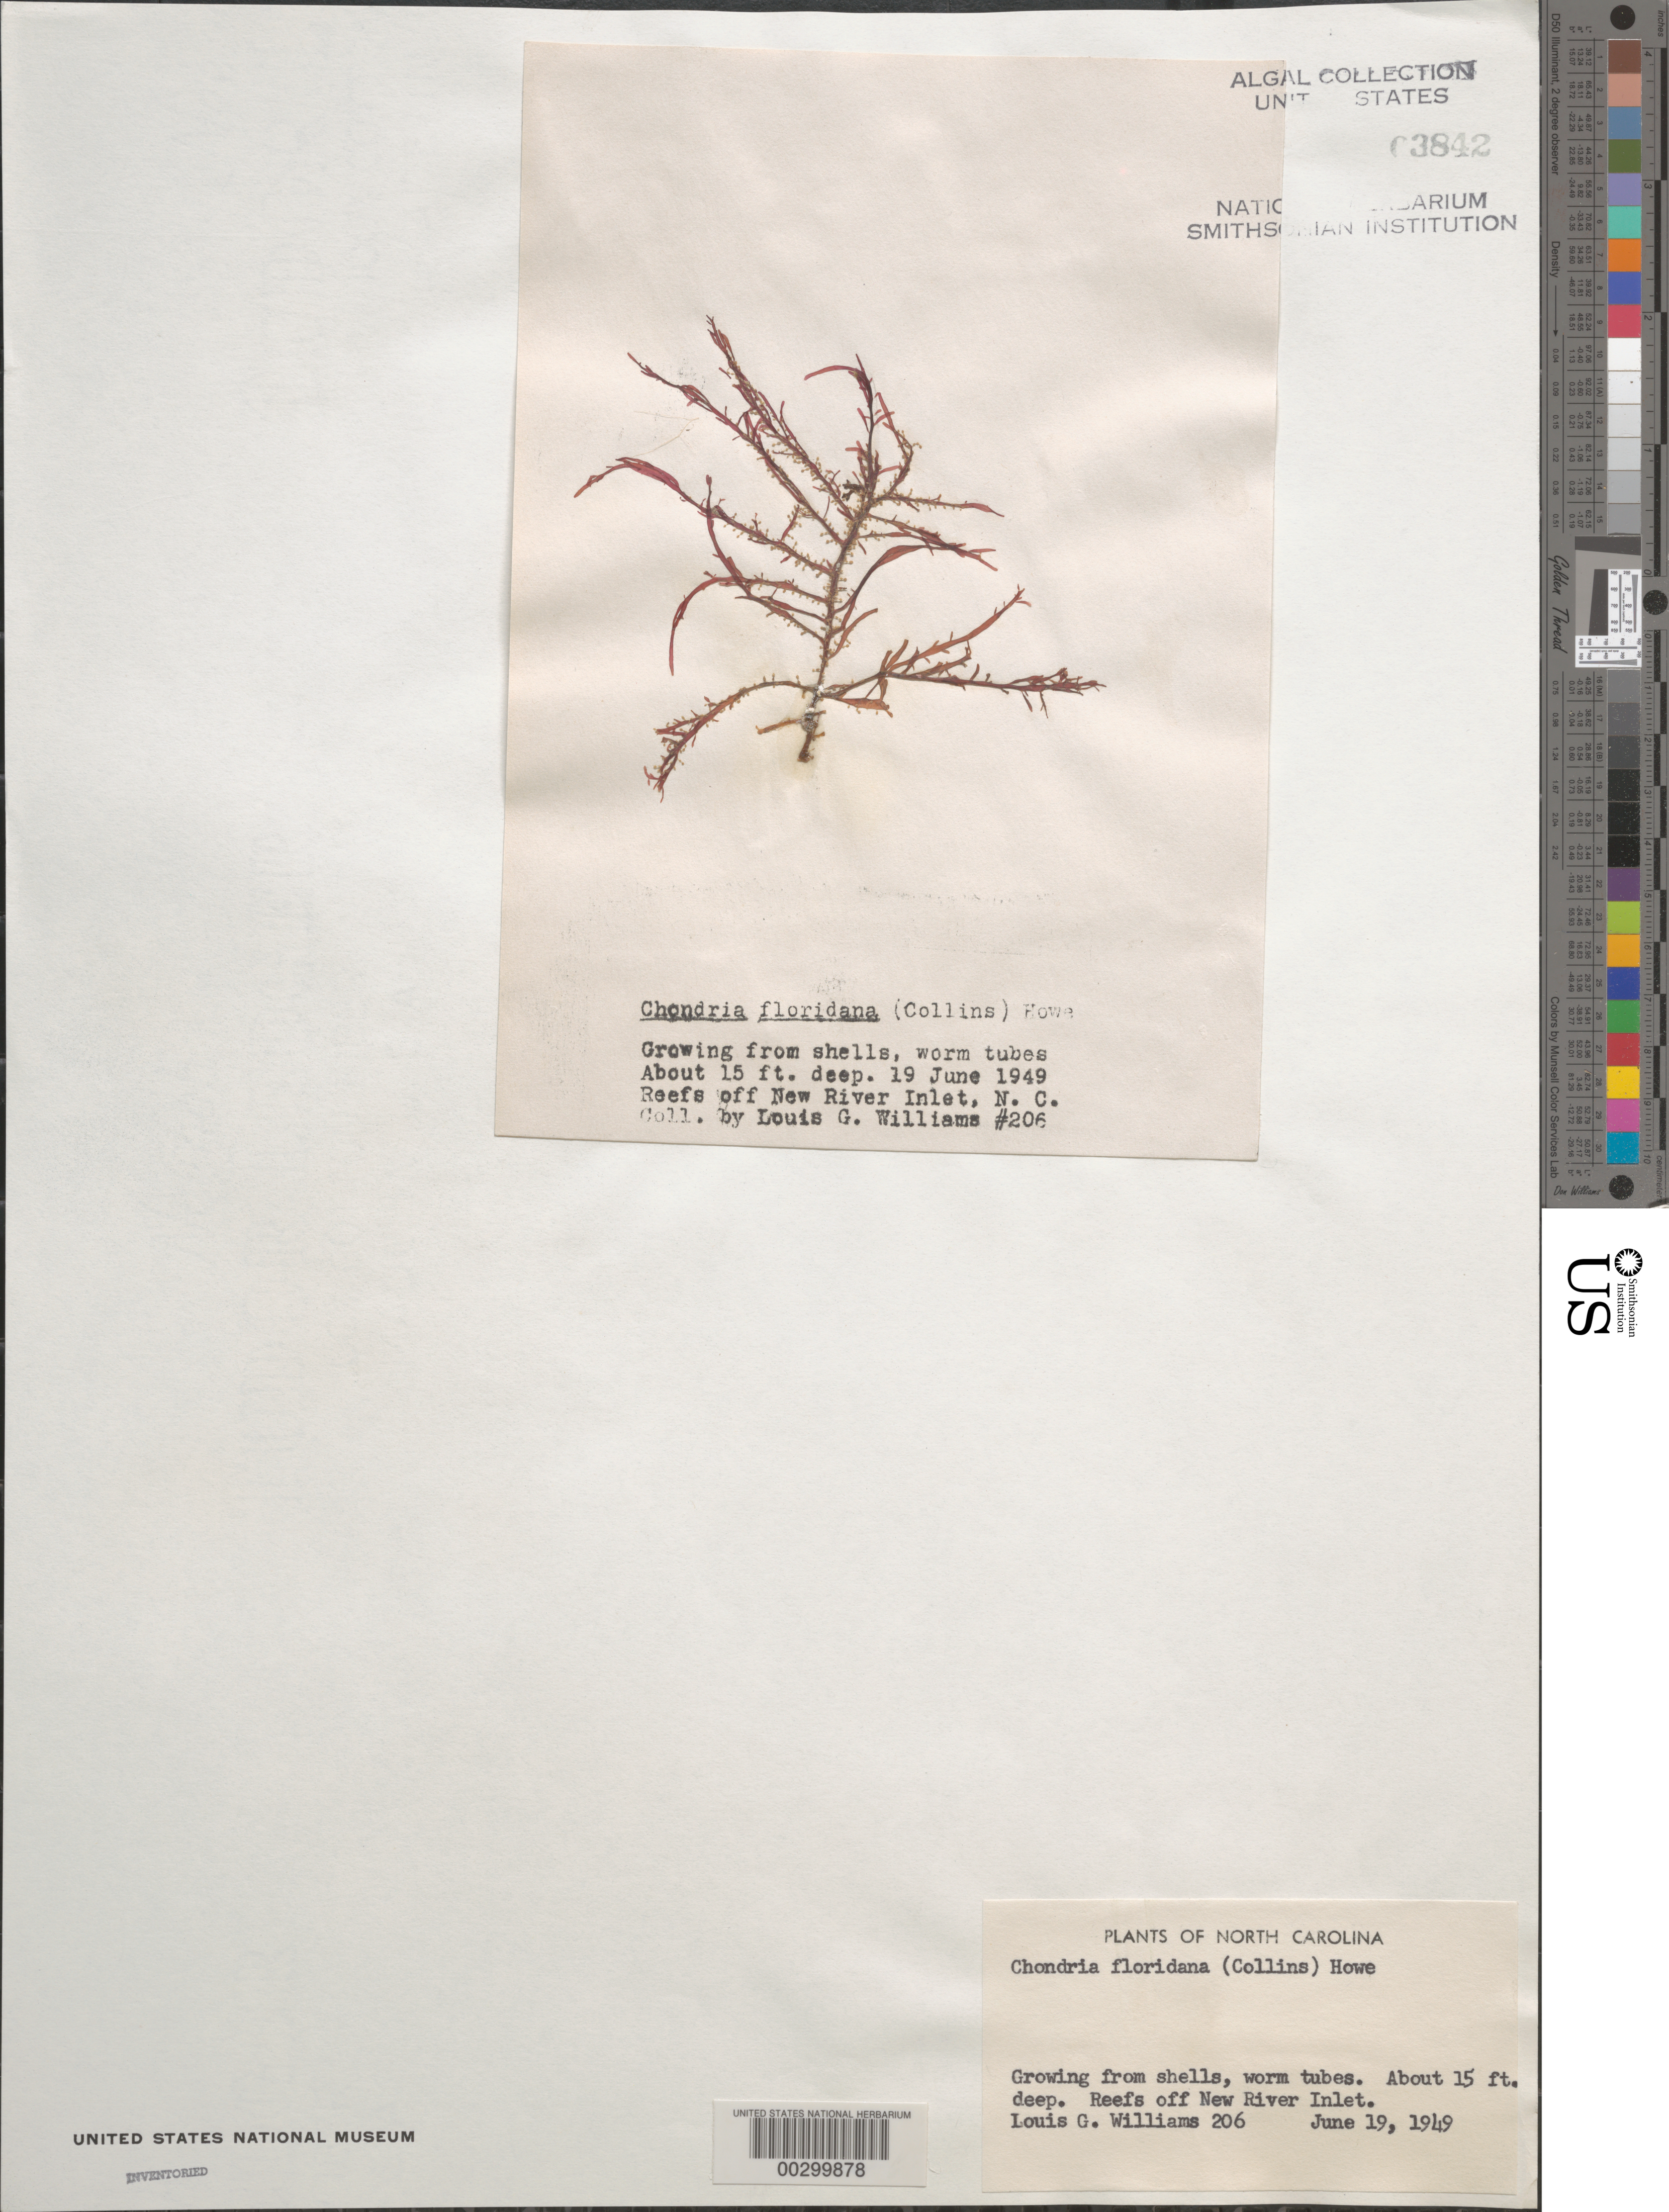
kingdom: Plantae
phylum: Rhodophyta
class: Florideophyceae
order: Ceramiales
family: Rhodomelaceae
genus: Chondria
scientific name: Chondria floridana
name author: (Collins) M. Howe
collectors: L. G. Williams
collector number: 206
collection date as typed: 19 Jun 1949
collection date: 1949-06-19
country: United States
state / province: North Carolina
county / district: Onslow County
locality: Off New River Inlet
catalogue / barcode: US 3842